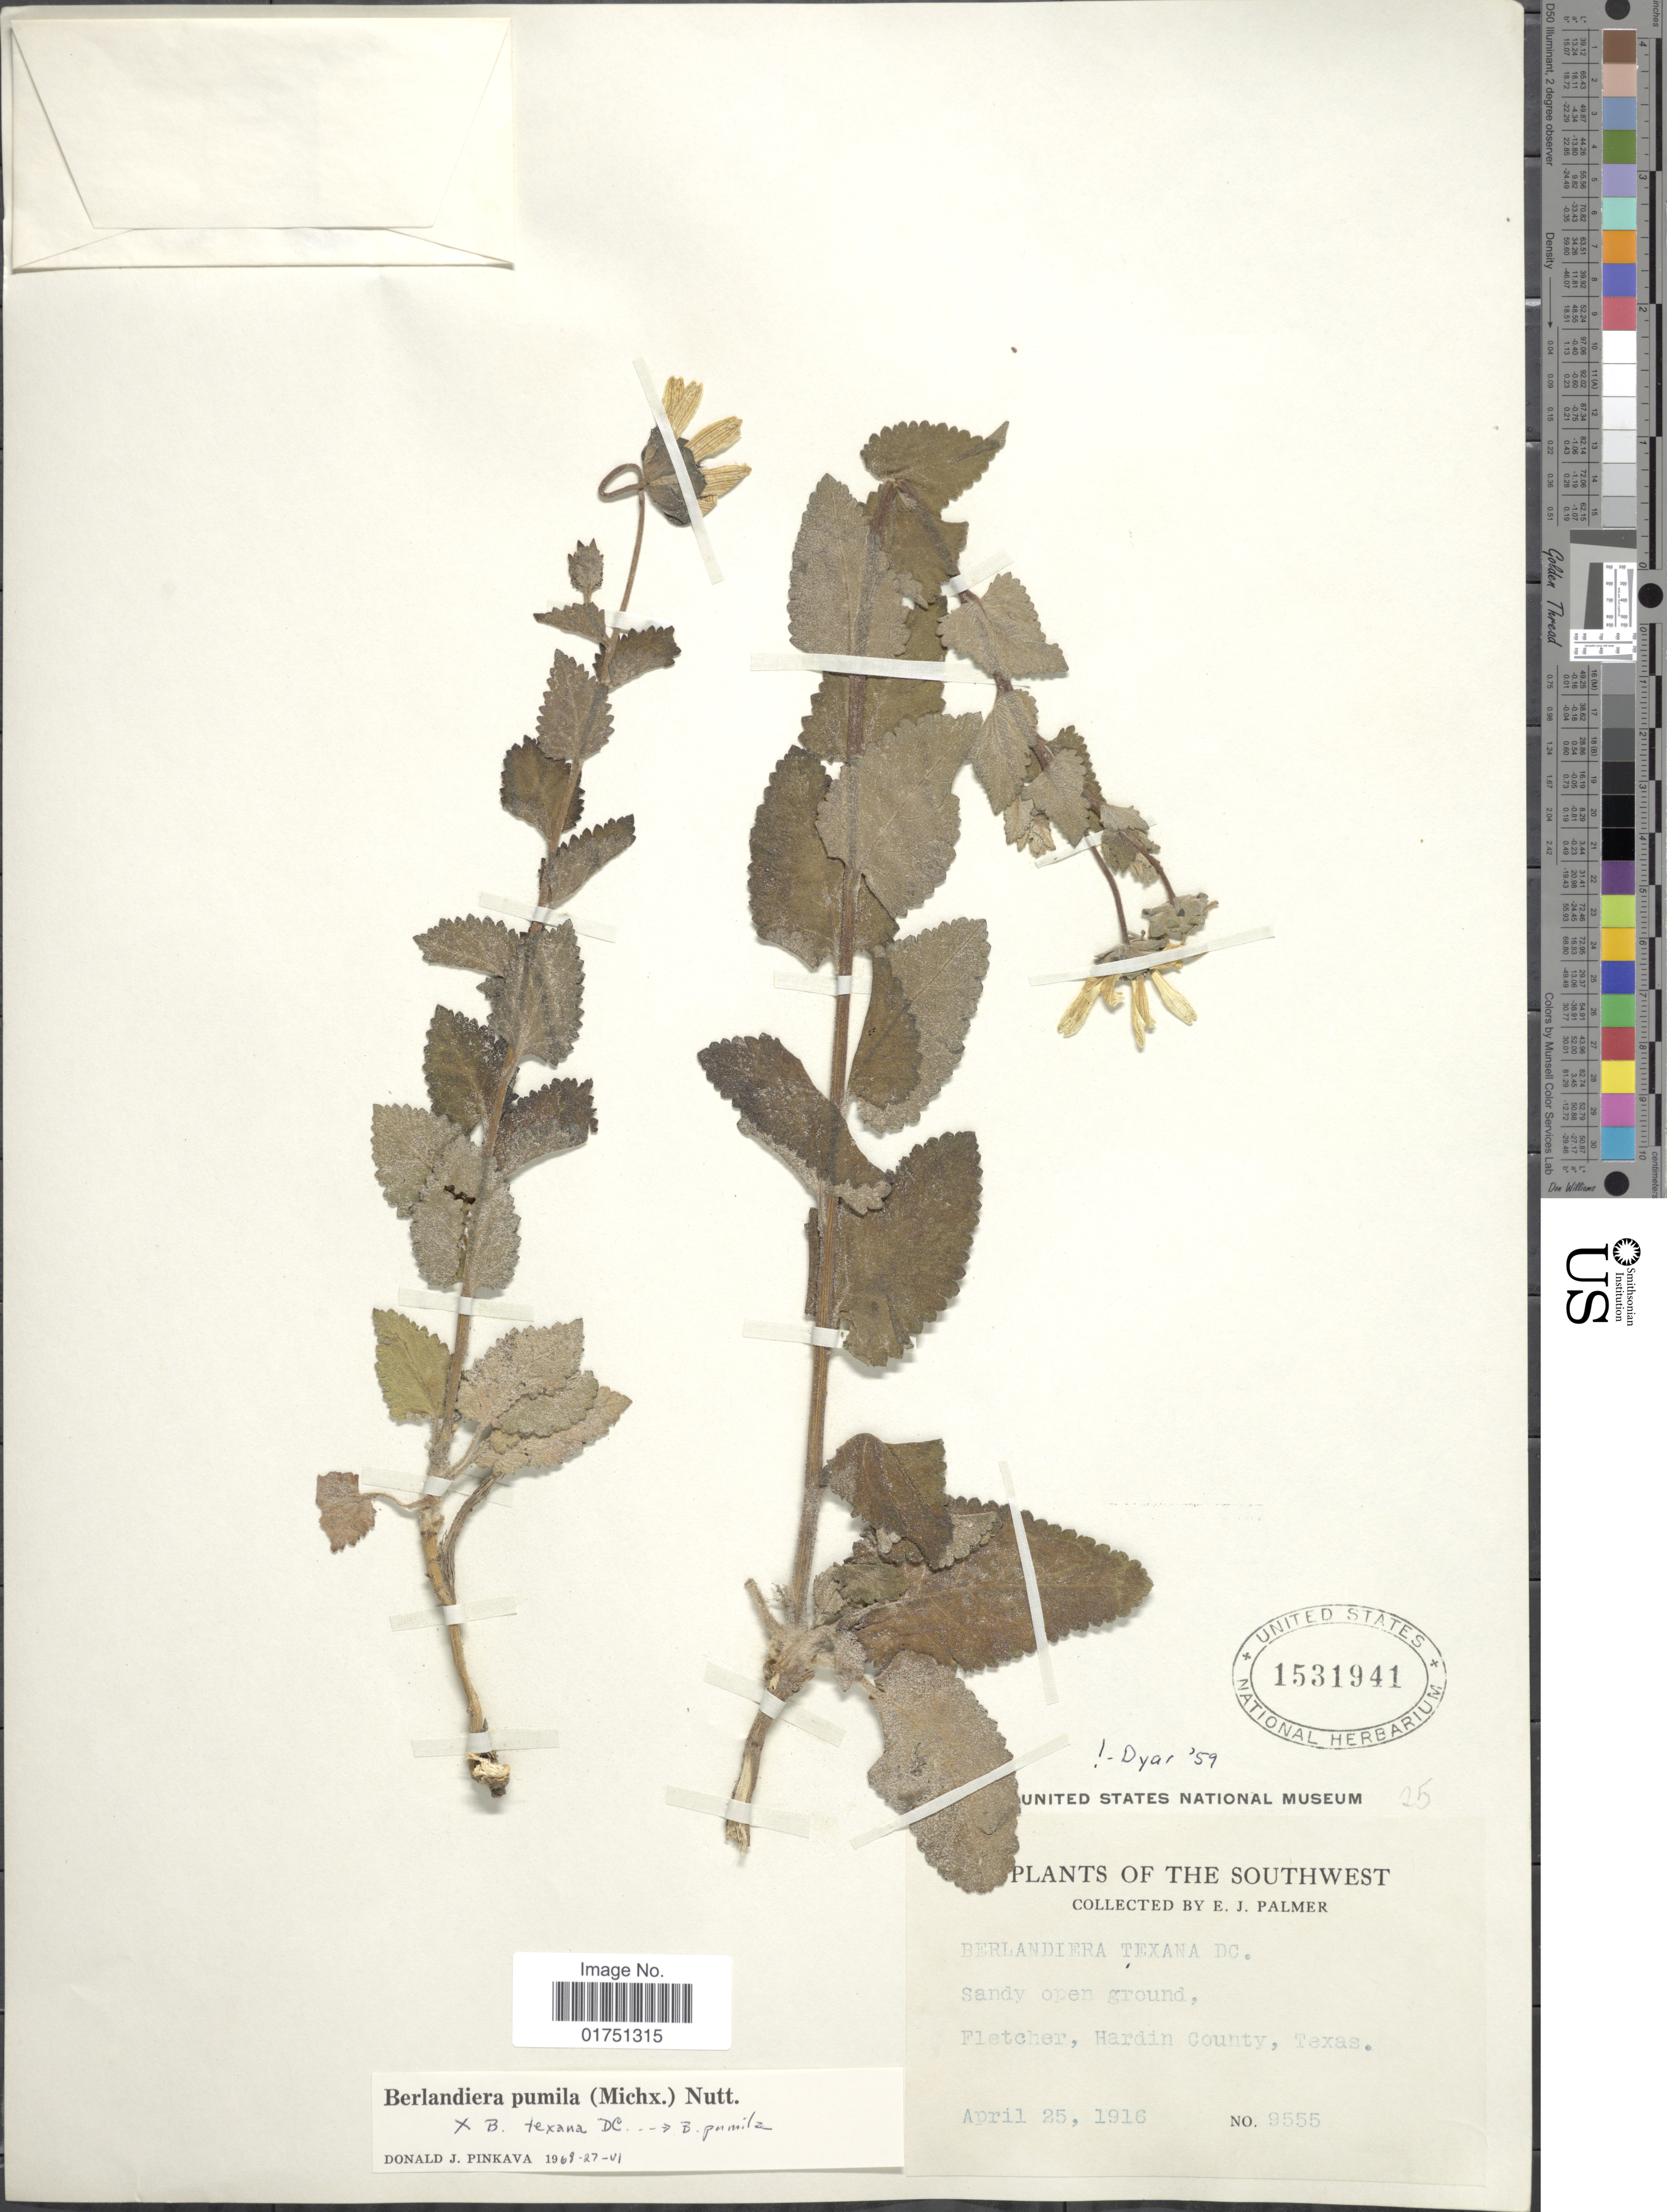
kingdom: Plantae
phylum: Tracheophyta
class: Magnoliopsida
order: Asterales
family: Asteraceae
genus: Berlandiera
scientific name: Berlandiera pumila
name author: (Michx.) Nutt.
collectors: E. J. Palmer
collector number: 9555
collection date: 1916-04-25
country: United States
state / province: Texas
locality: Southwest. Sandy open ground, Fletcher, Hardin County, Texas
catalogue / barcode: US 1531941